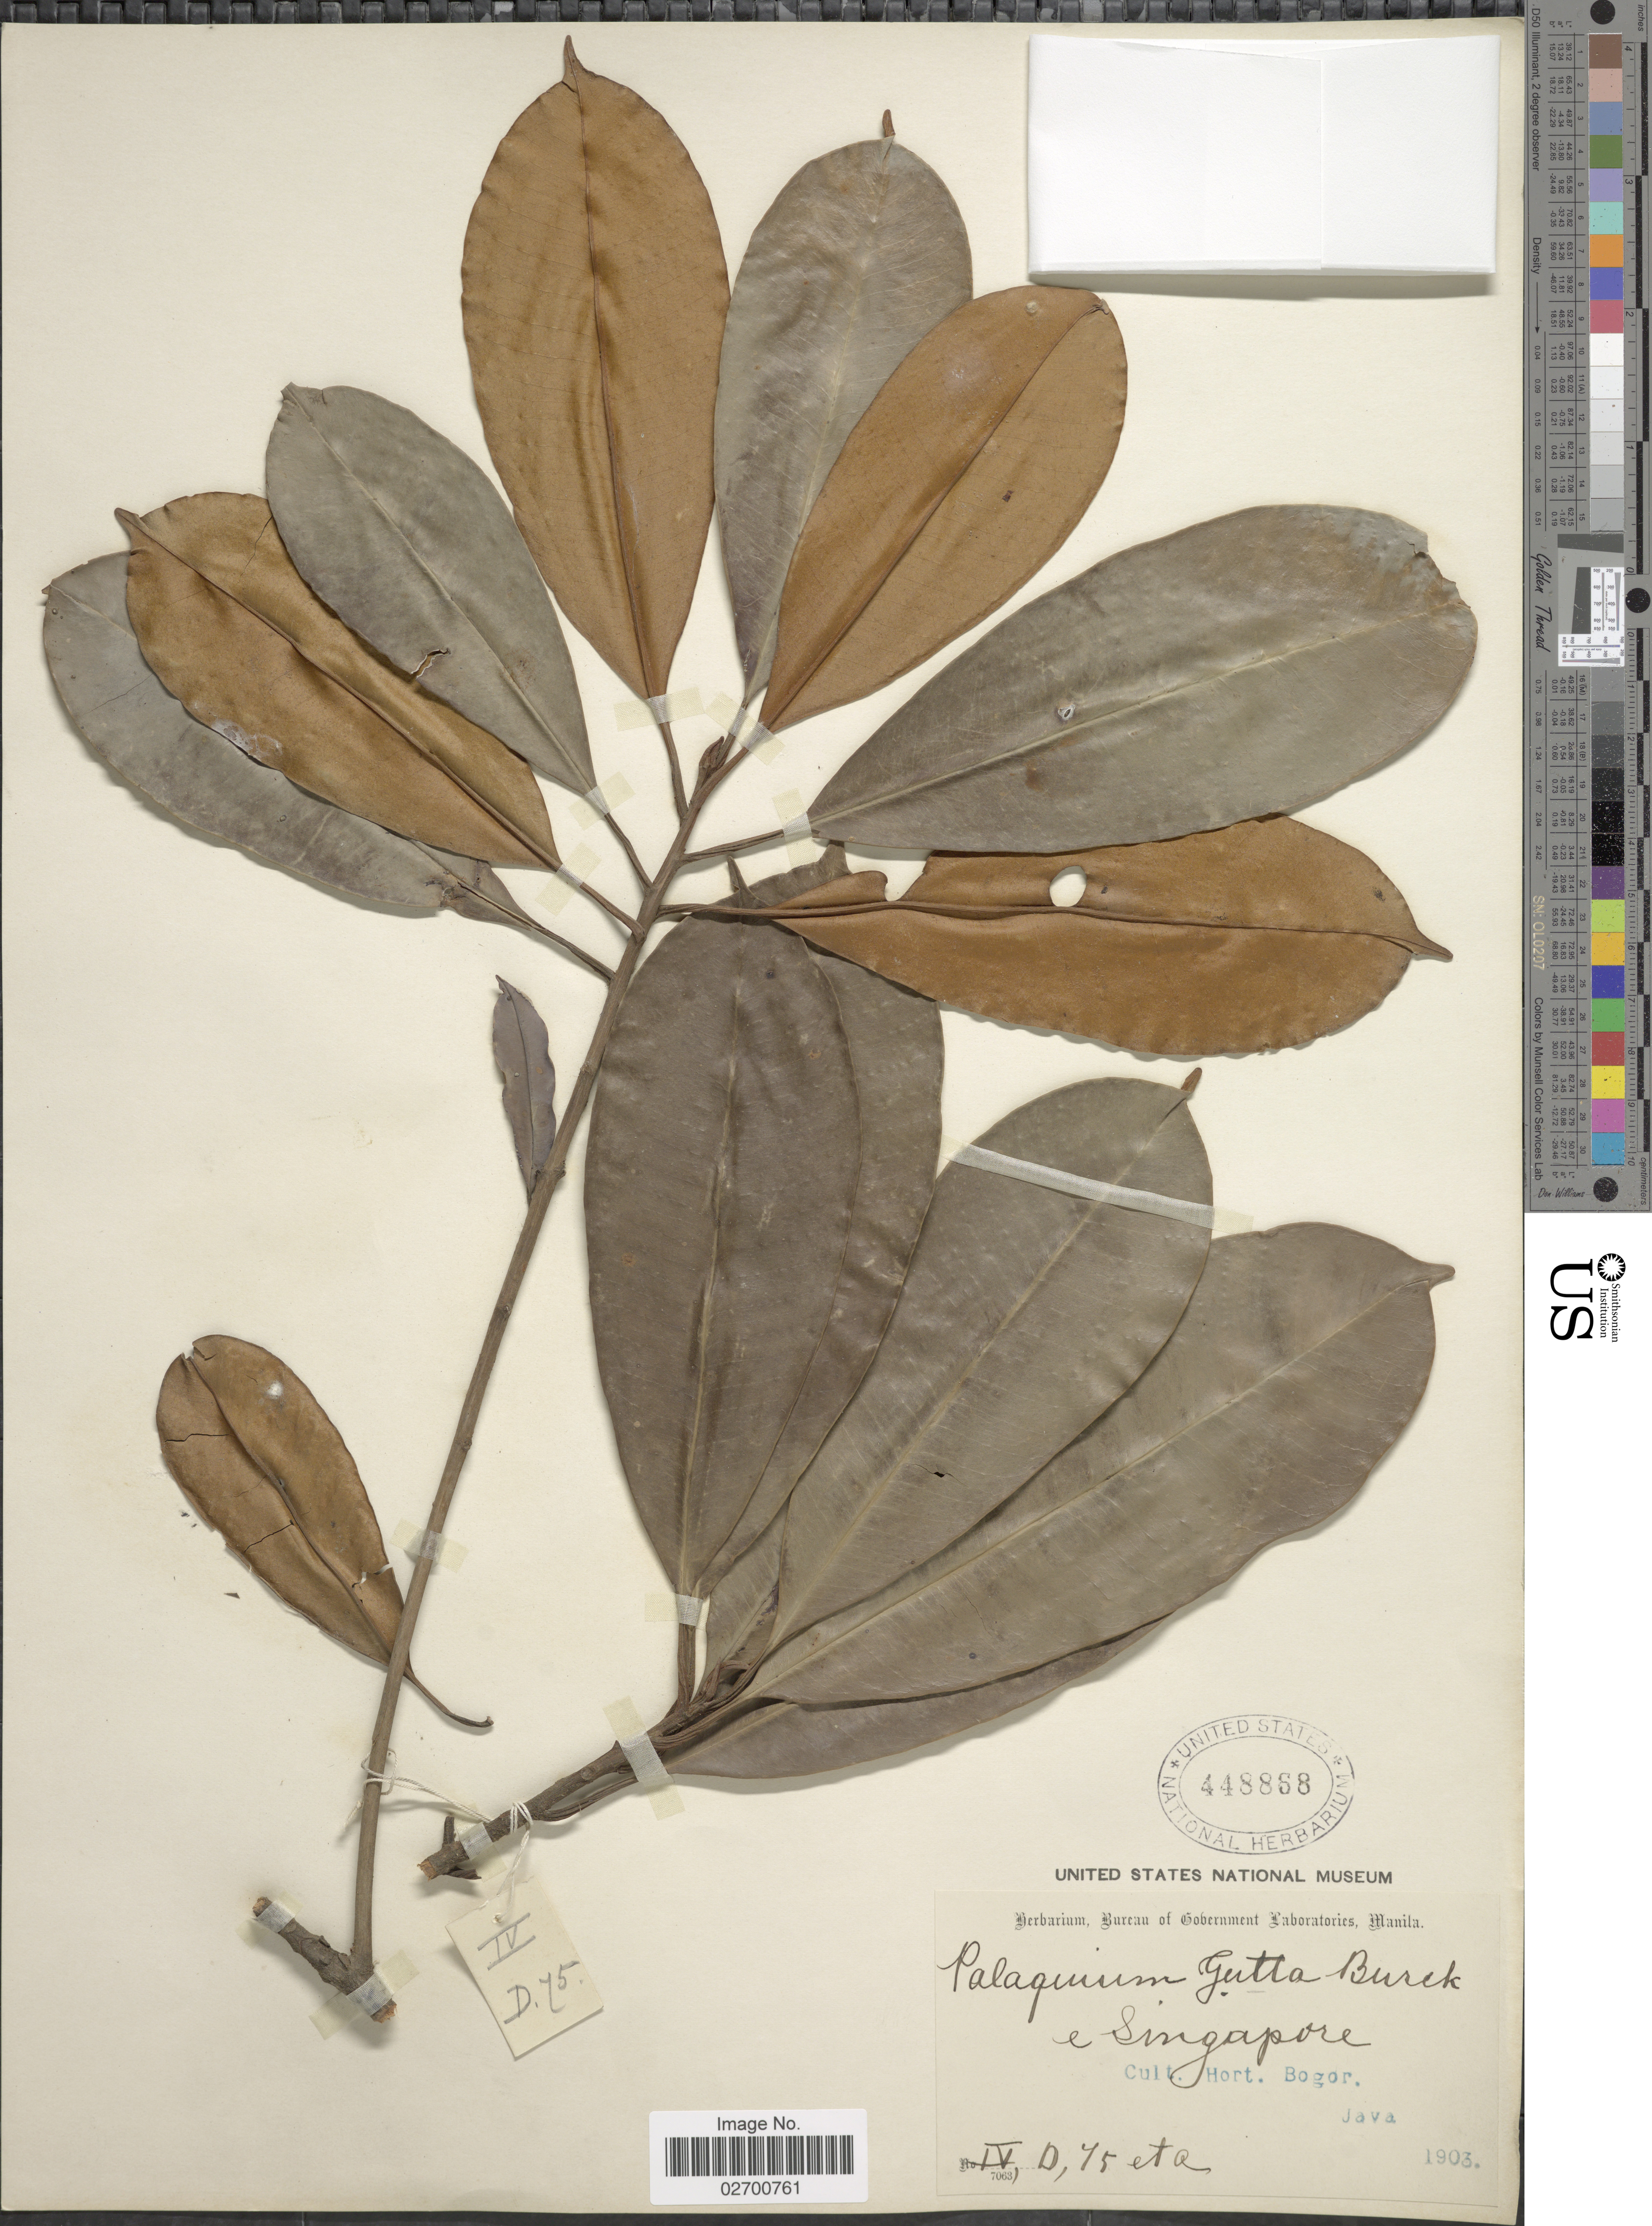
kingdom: Plantae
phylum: Tracheophyta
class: Magnoliopsida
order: Ericales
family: Sapotaceae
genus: Palaquium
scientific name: Palaquium gutta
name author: (Hook.) Baill.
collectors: Ex herb. Bureau of Government Laboratories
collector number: IV,D,75 et a.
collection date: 1903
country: Indonesia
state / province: Java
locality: E Singapore [unsure placement] Cult. Hort. Bogor, Java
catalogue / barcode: US 448868